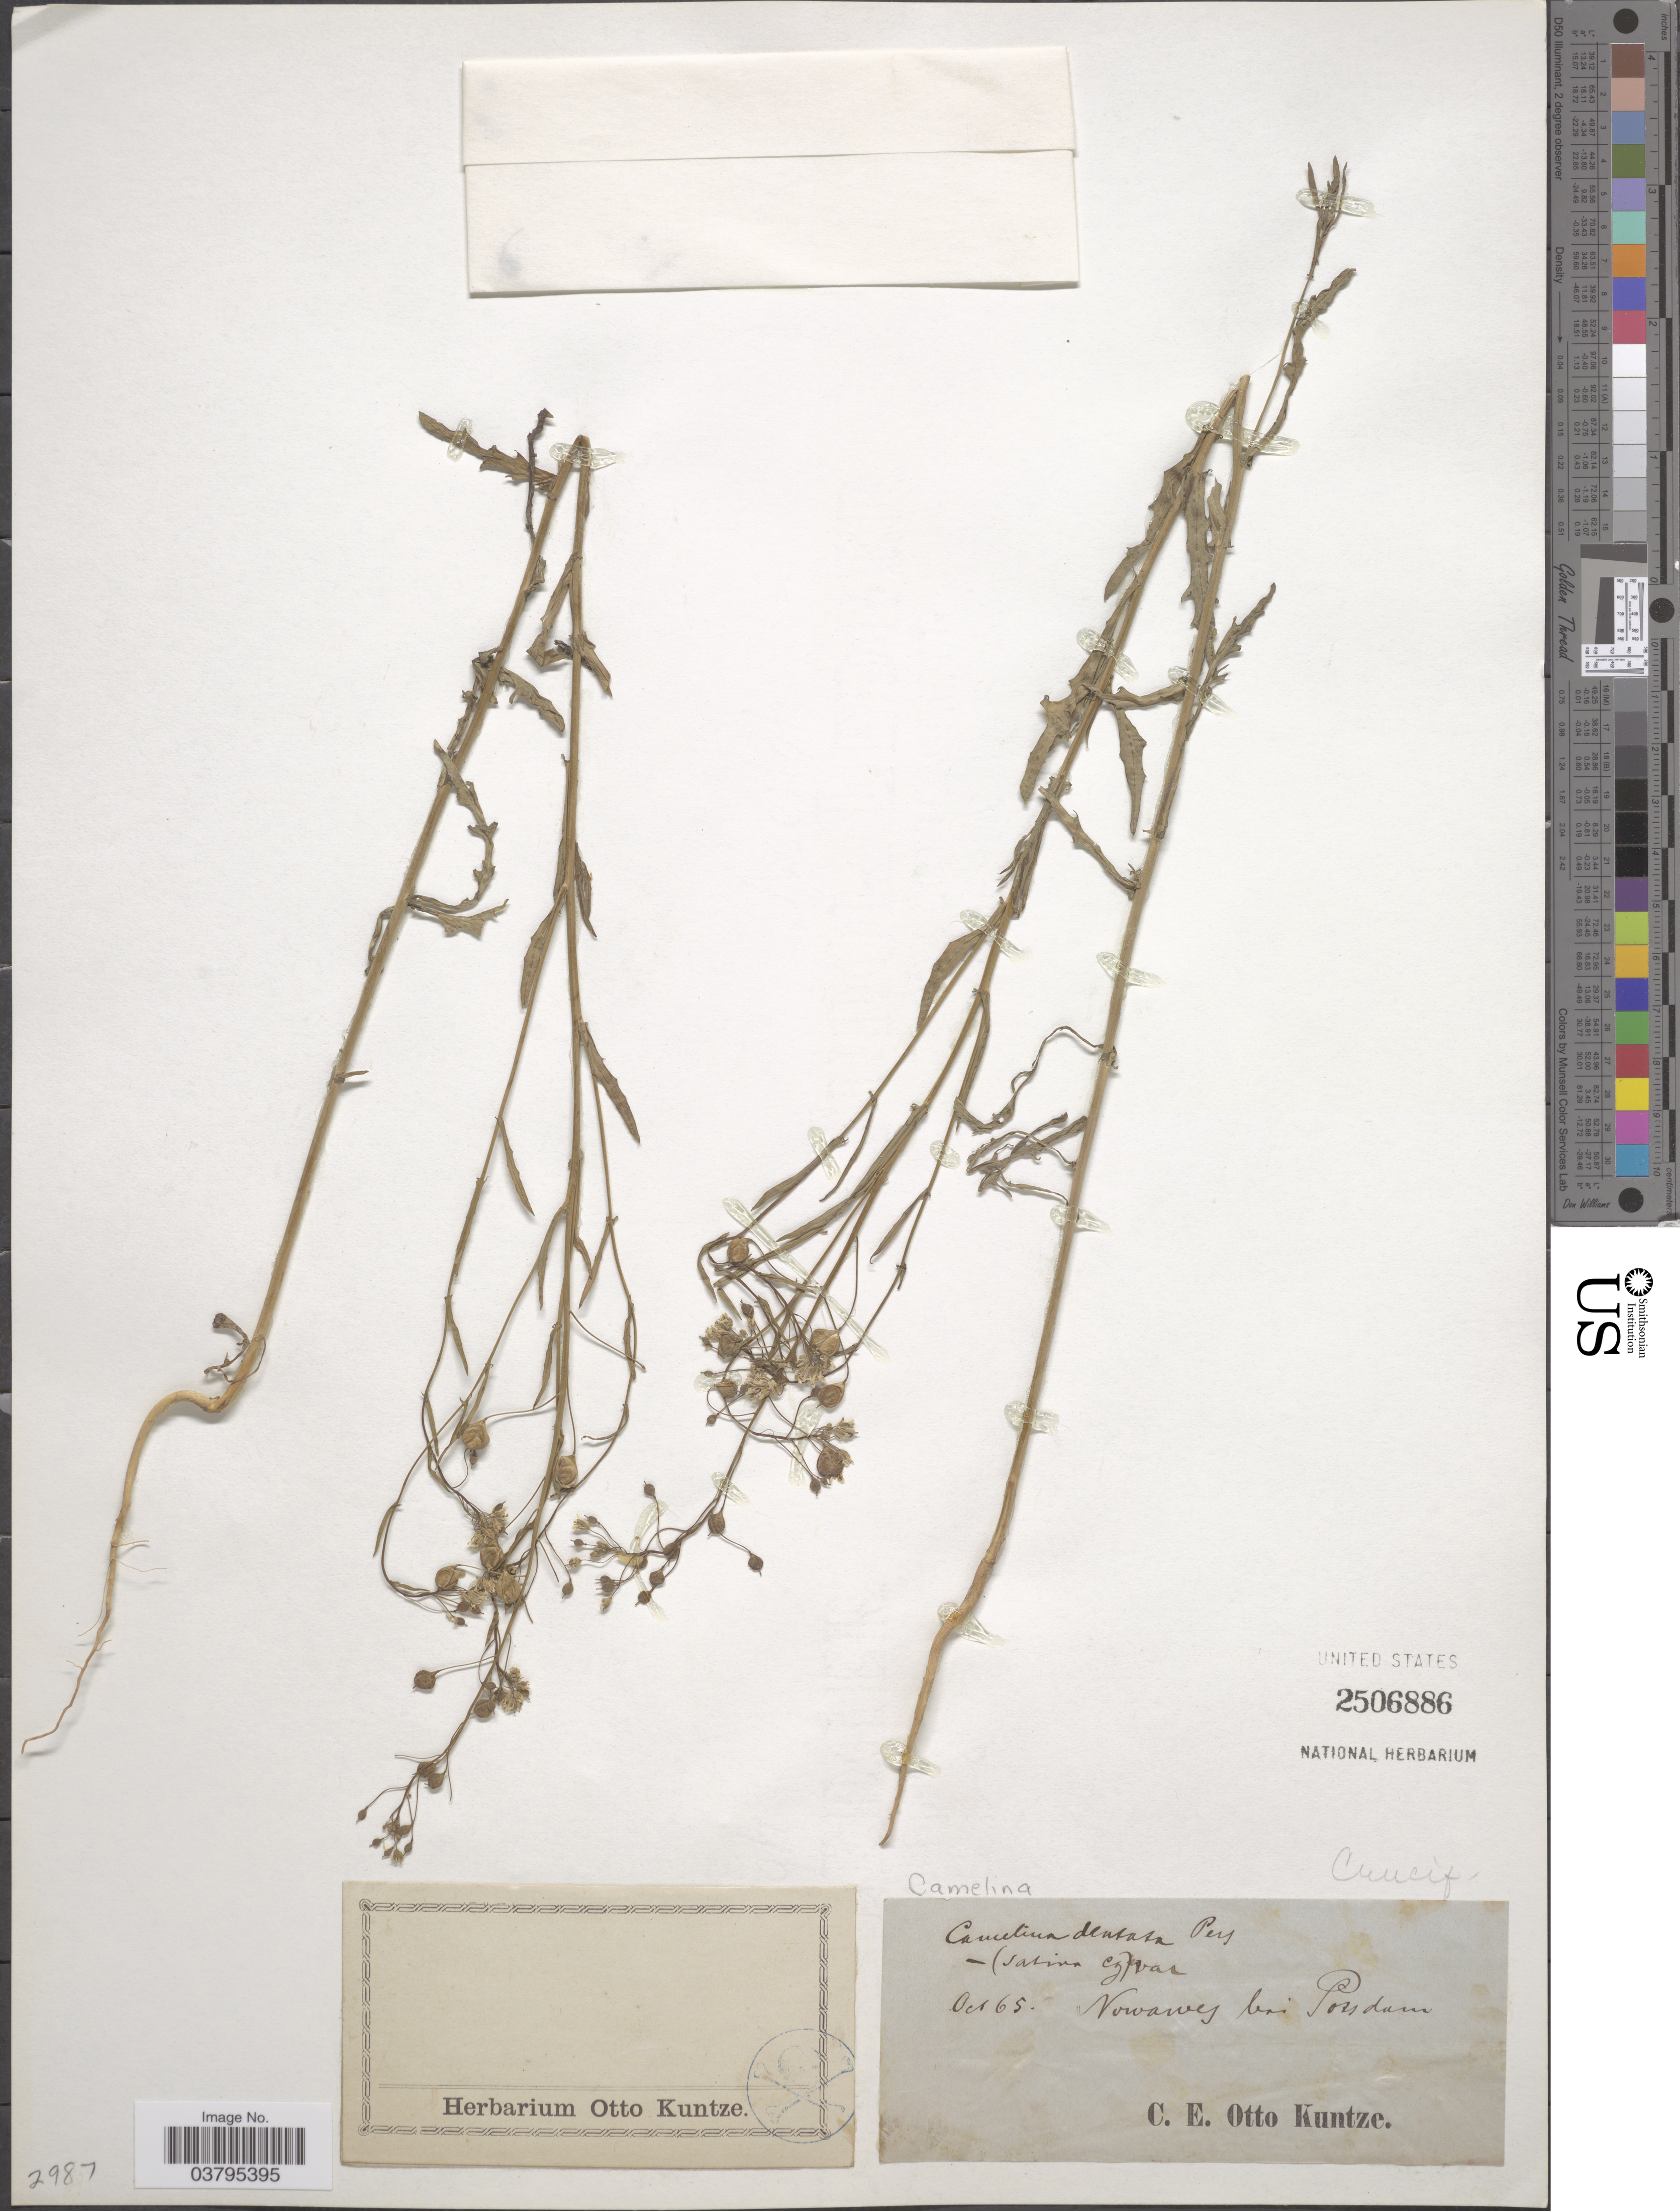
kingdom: Plantae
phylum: Tracheophyta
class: Magnoliopsida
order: Brassicales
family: Brassicaceae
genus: Camelina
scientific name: Camelina dentata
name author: (Willd.) Pers.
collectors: C.E.O. Kuntze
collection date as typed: Transcribed d/m/y: /10/65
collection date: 1865-10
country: Germany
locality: Nowawy [interpreted] bei Potsdam.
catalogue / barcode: US 2506886